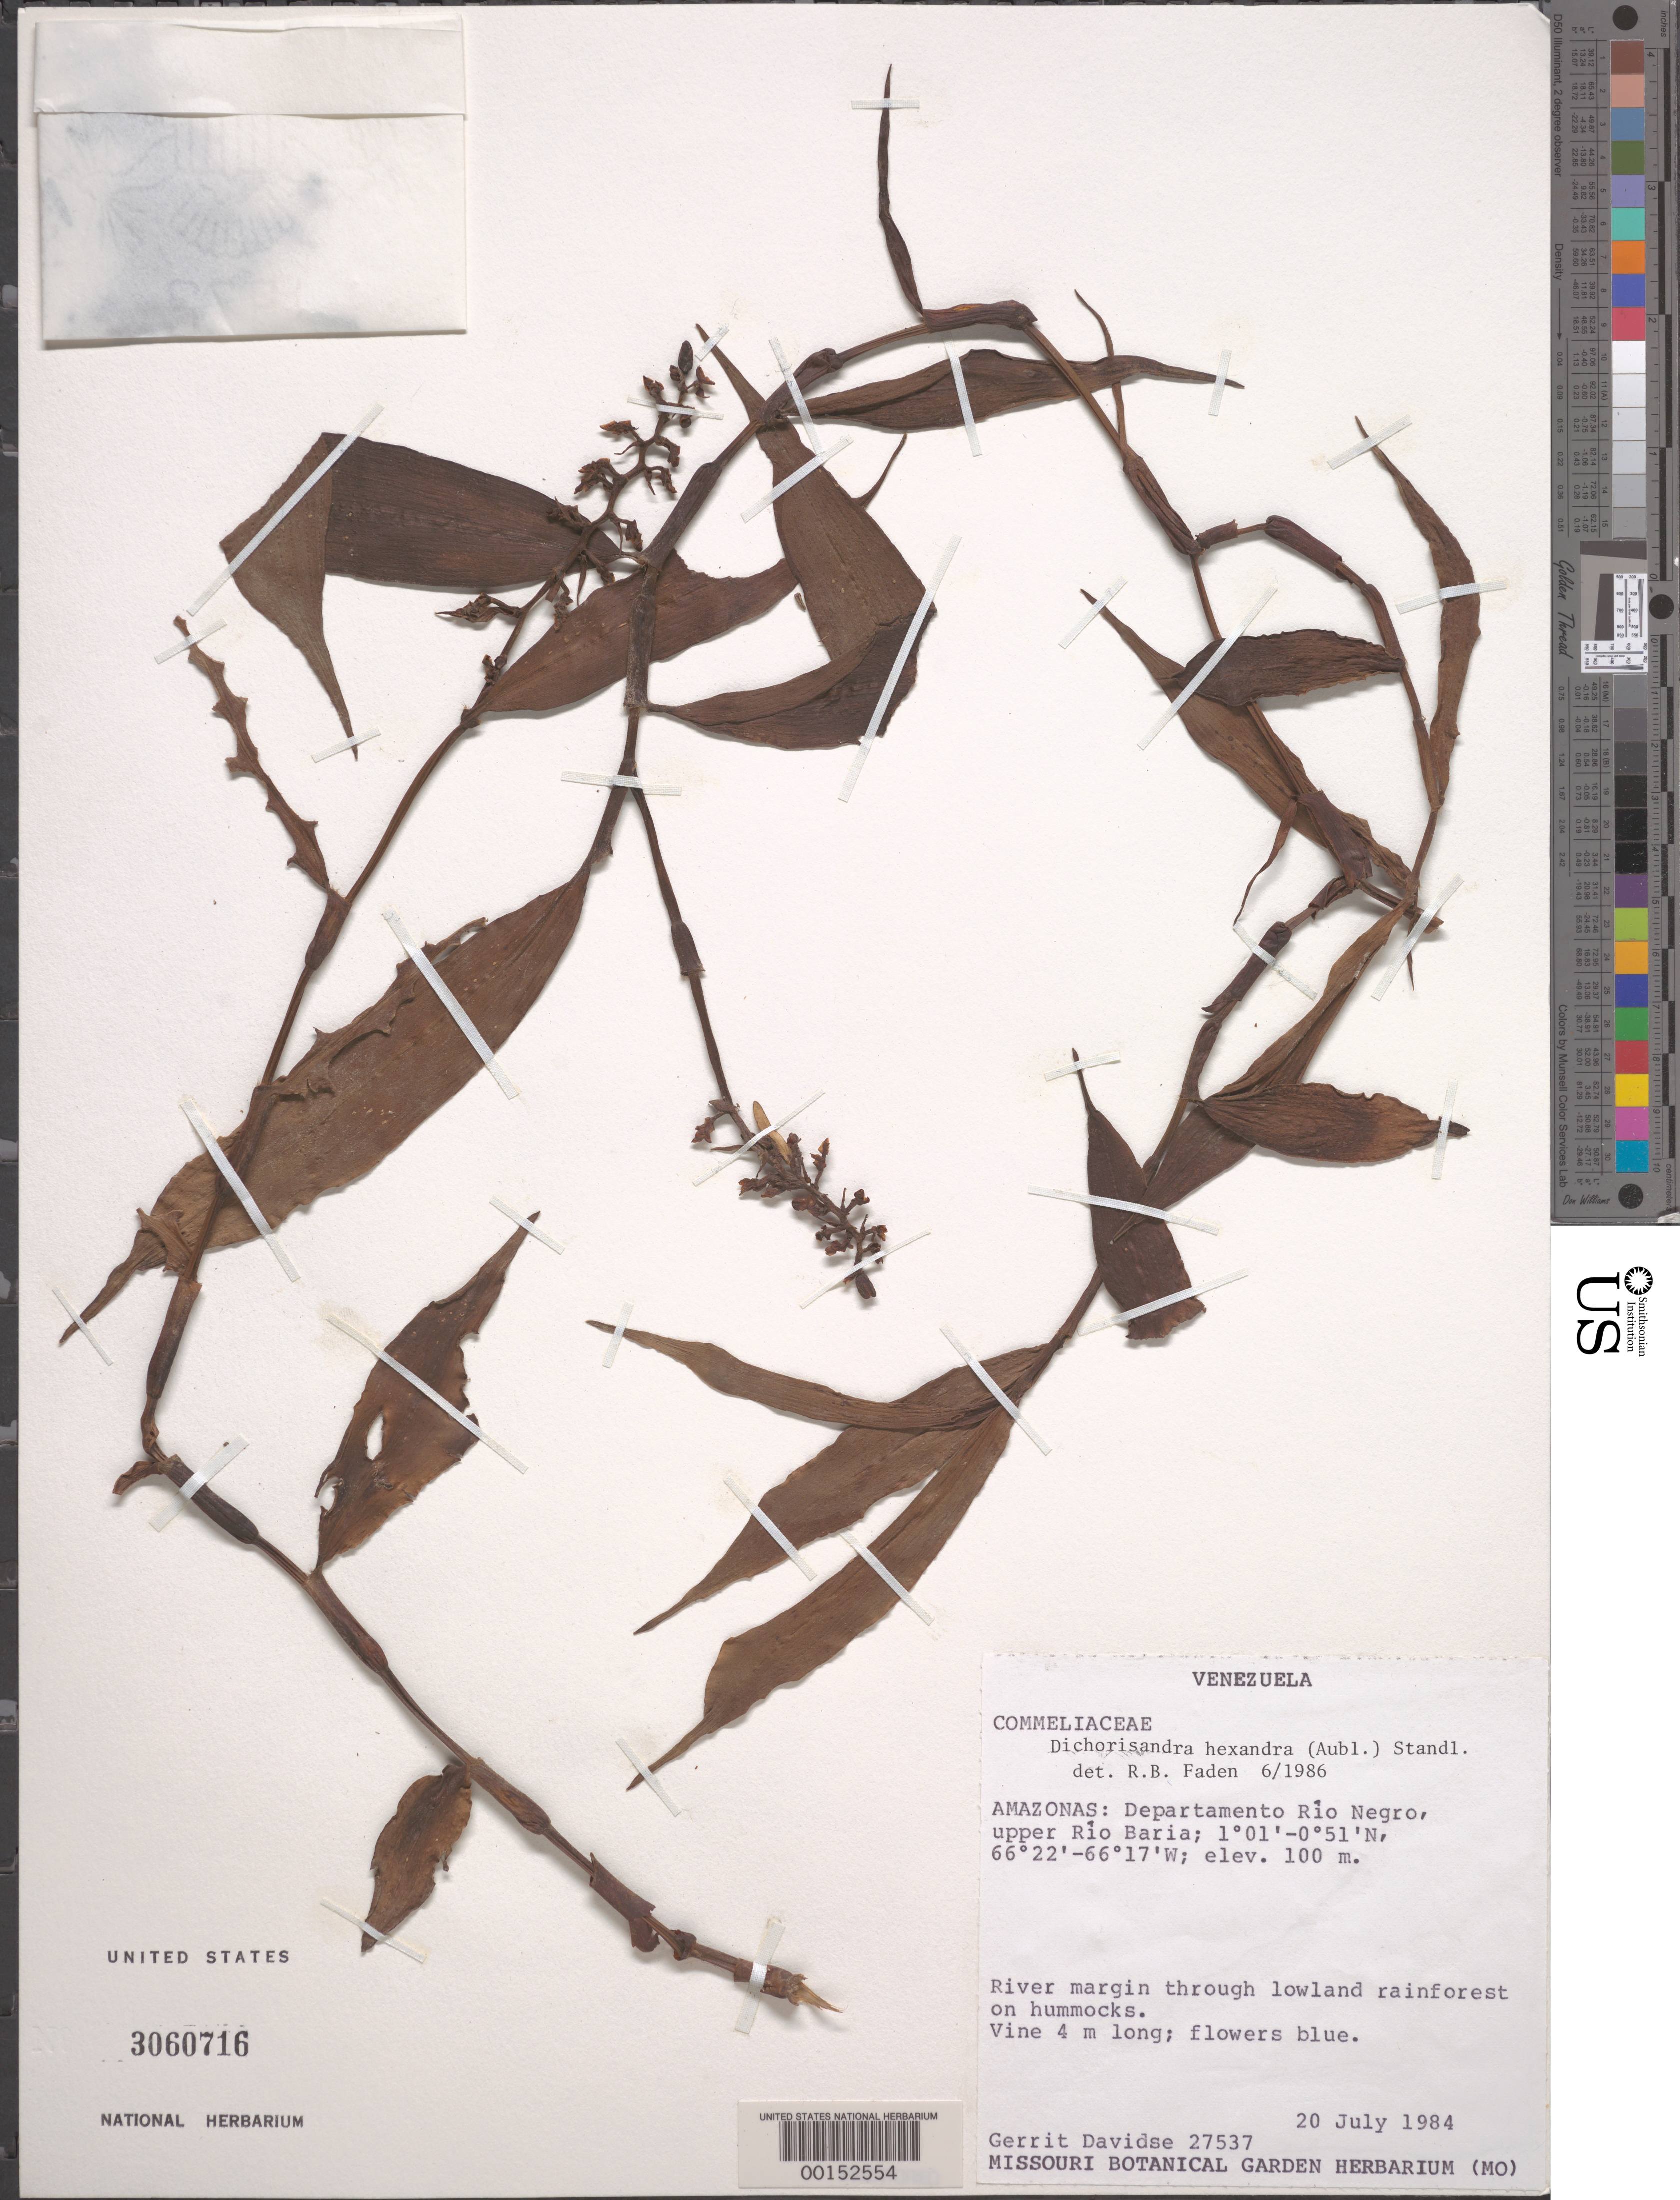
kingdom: Plantae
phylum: Tracheophyta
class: Liliopsida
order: Commelinales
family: Commelinaceae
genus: Dichorisandra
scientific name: Dichorisandra hexandra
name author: (Aubl.) Standl.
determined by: Faden, Robert B., (US), Smithsonian Institution - National Museum of Natural History (UNITED STATES)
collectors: G. Davidse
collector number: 27537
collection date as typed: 20 Jul 1984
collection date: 1984-07-20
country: Venezuela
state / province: Amazonas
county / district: Rio Negro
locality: Upper Rio Baria.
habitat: Riverbank, lowland rainforest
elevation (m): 100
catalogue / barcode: US 3060716